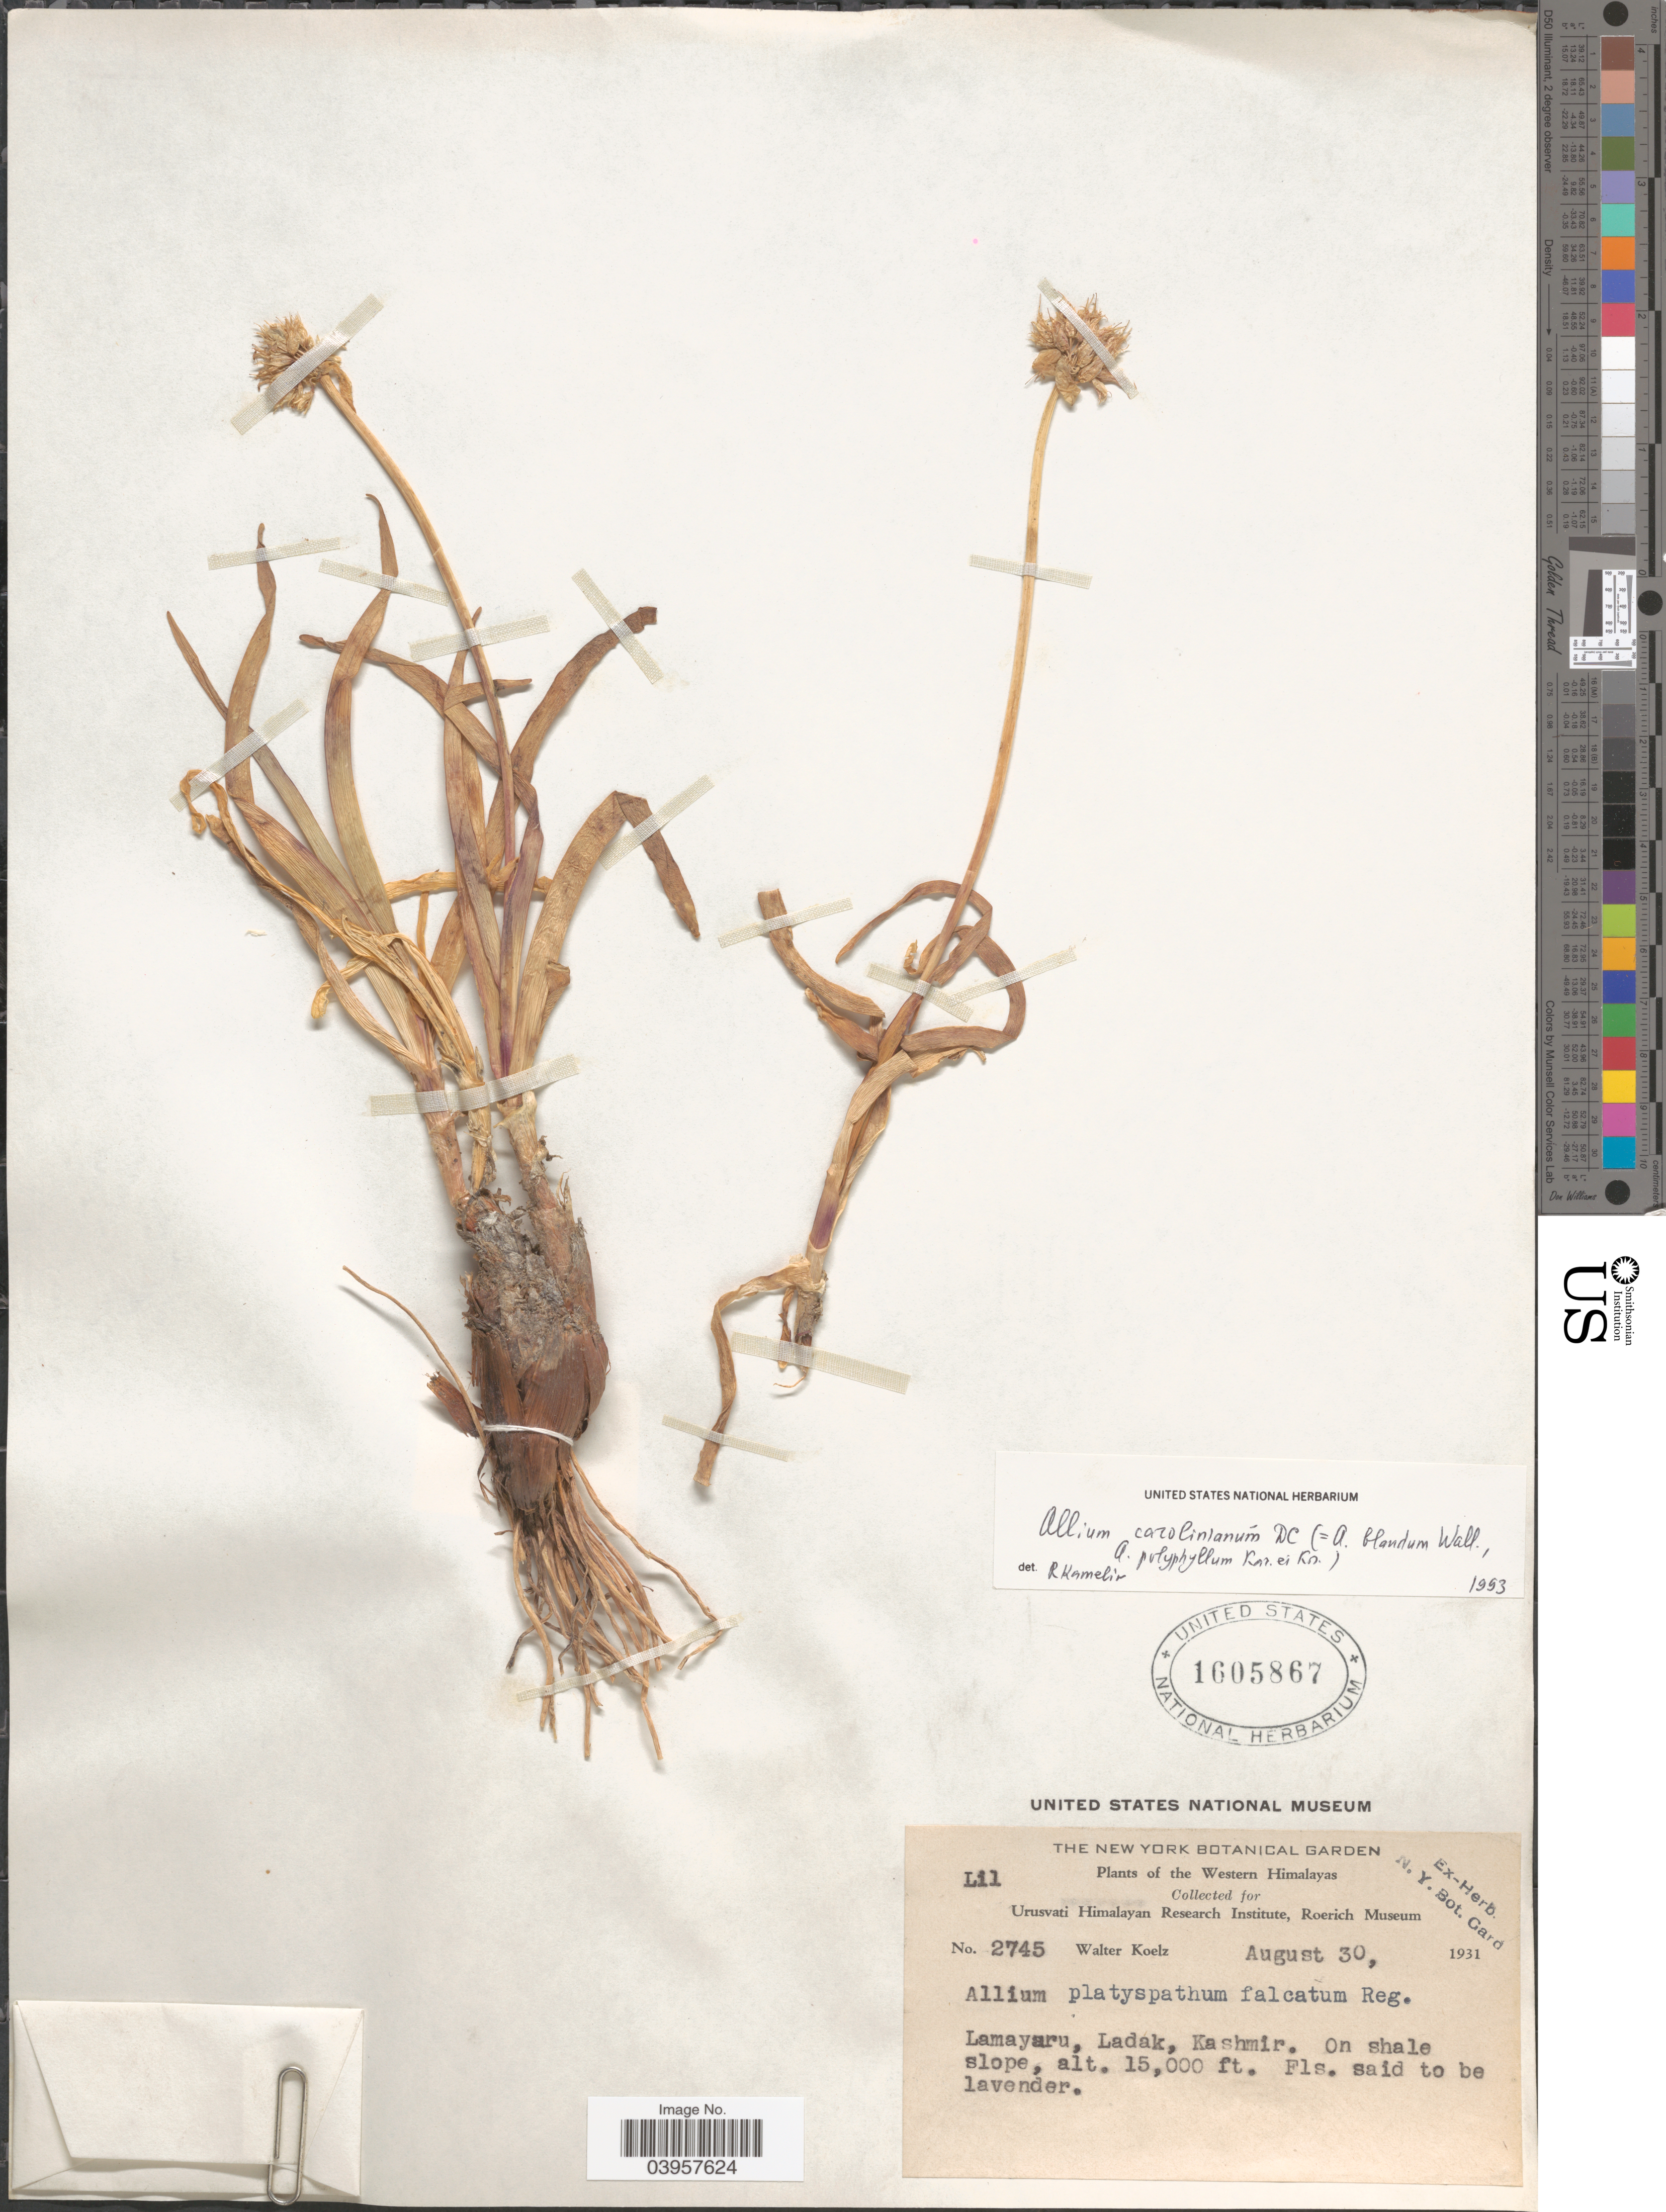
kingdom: Plantae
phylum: Tracheophyta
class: Liliopsida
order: Asparagales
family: Amaryllidaceae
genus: Allium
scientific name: Allium carolinianum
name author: DC.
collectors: W. N. Koelz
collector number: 2745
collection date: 1931-08-30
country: India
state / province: Ladakh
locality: Western Himalayas. Lamayuru, Ladak, Kashmir.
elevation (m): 4572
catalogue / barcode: US 1605867